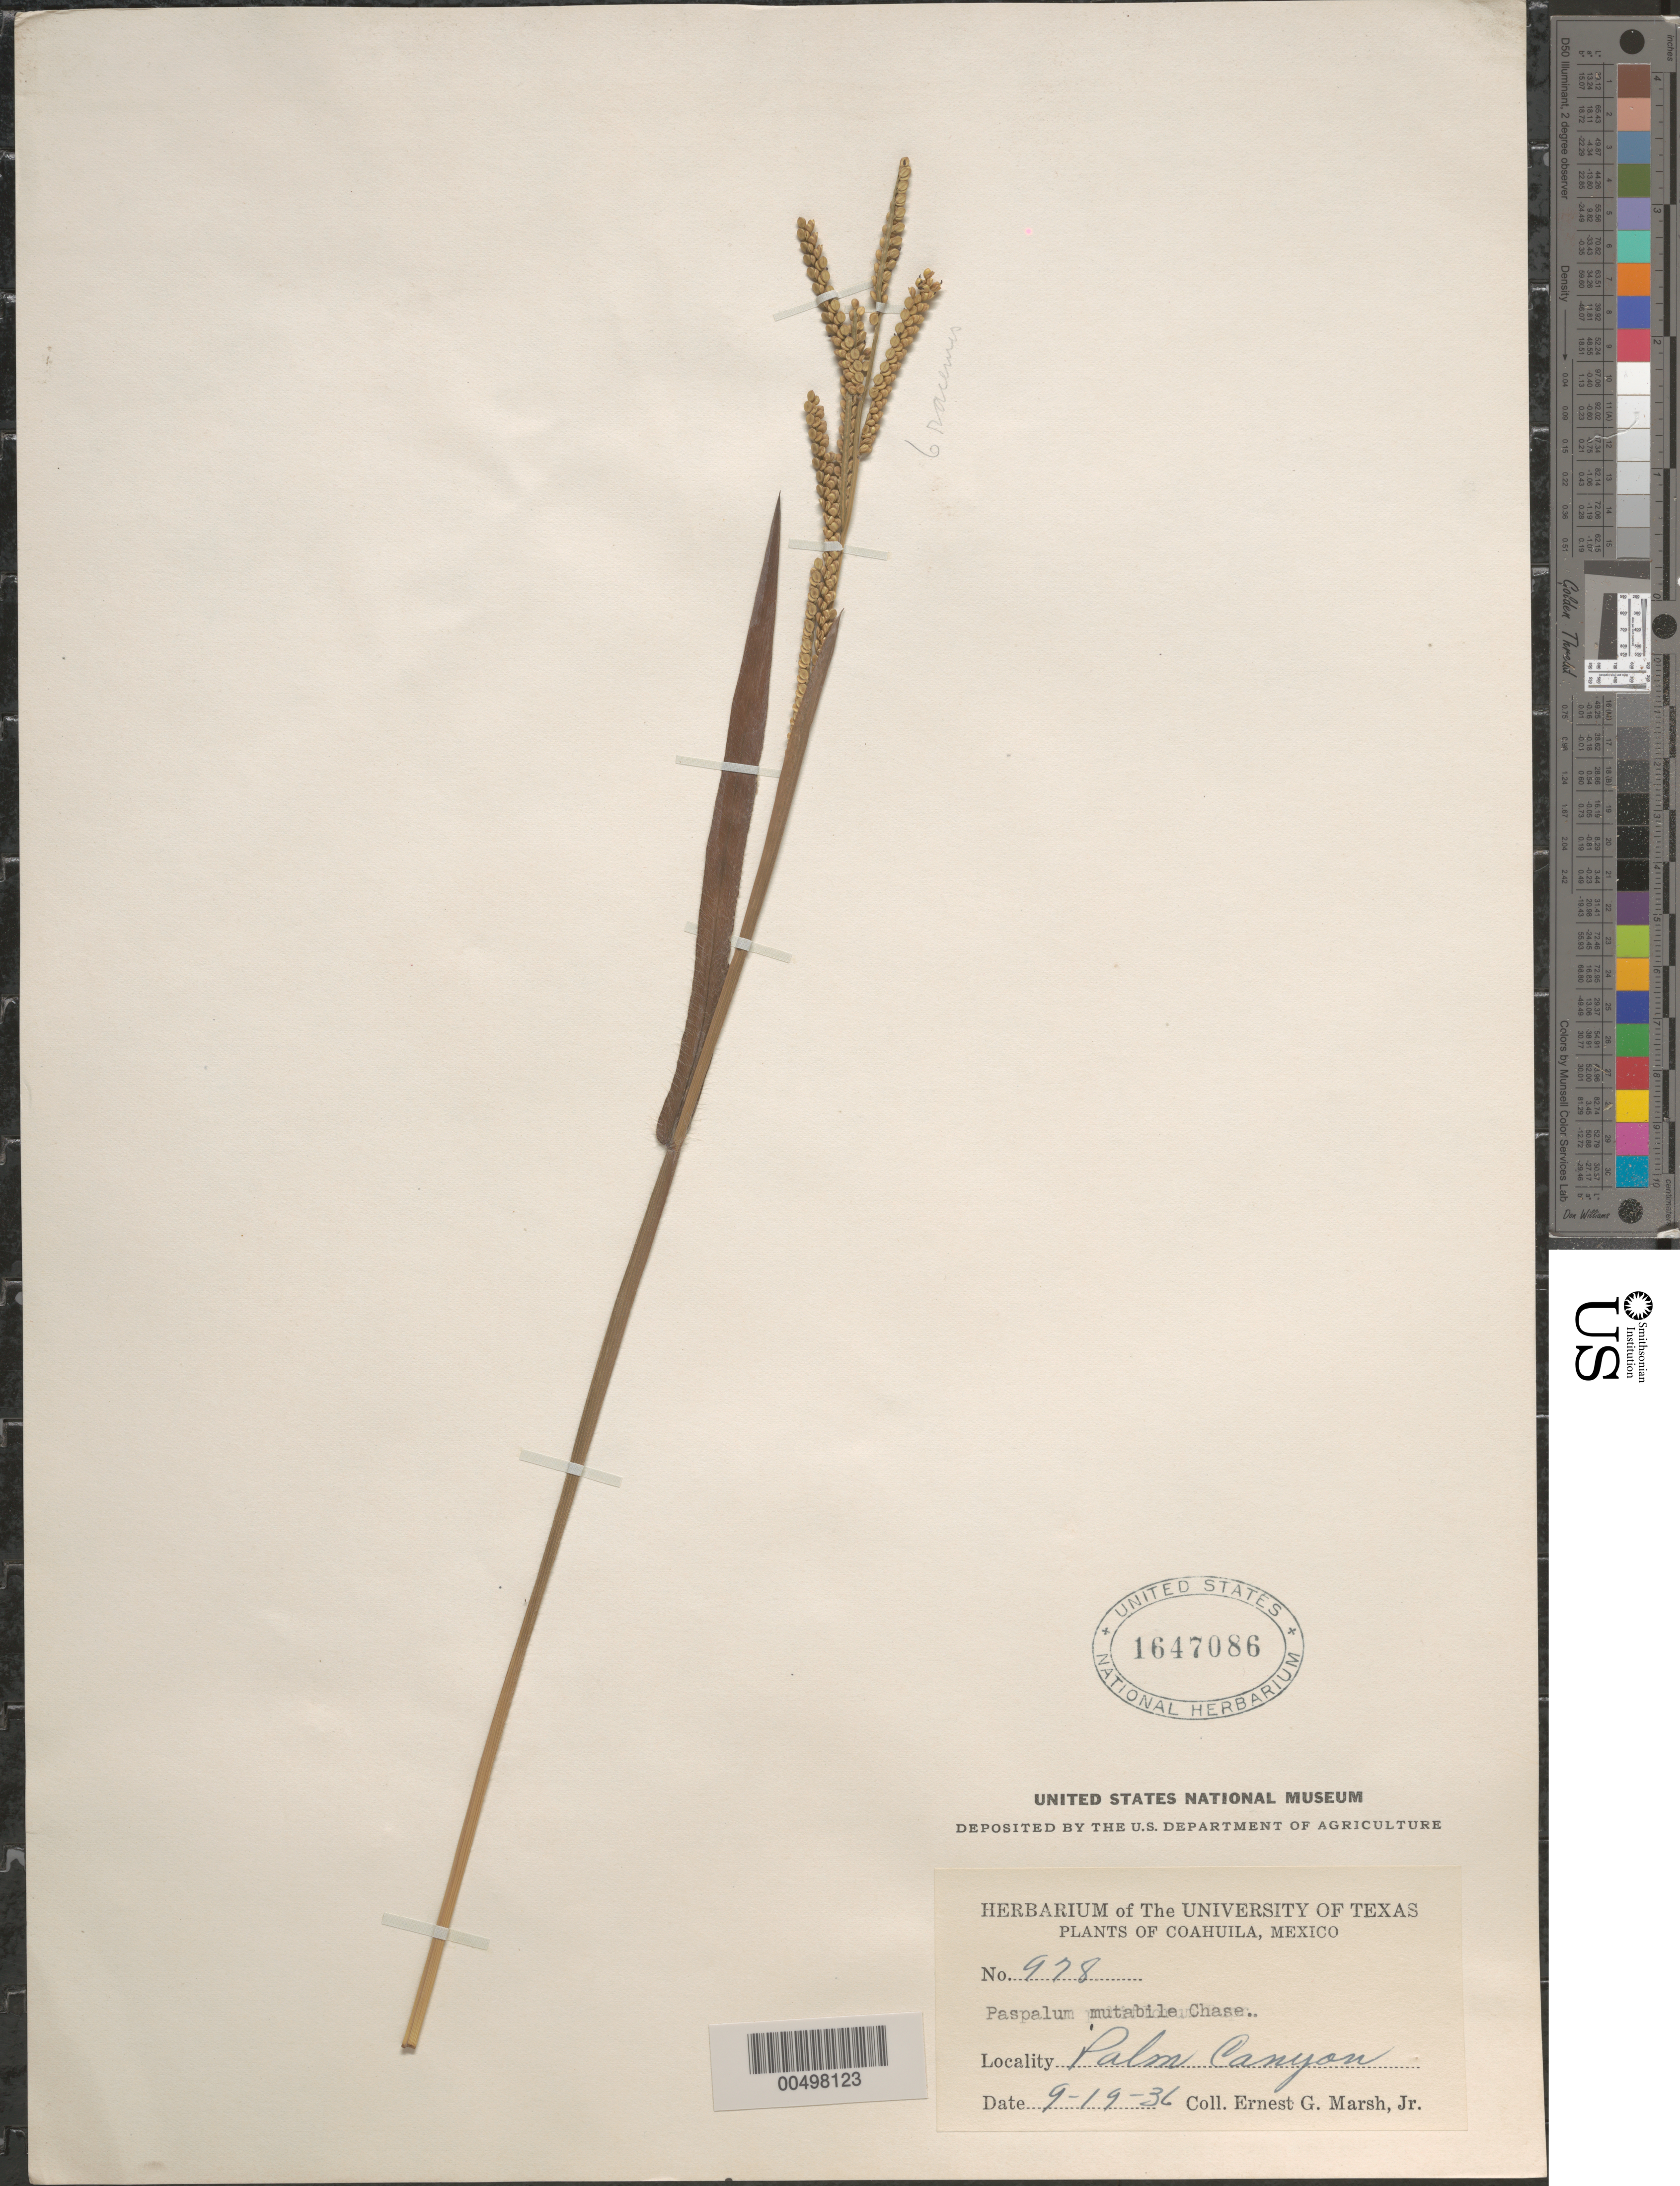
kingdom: Plantae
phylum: Tracheophyta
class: Liliopsida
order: Poales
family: Poaceae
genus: Paspalum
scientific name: Paspalum mutabile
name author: Chase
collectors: E. G. Marsh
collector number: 978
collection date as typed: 19 Sep 1936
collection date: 1936-09-19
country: Mexico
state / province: Coahuila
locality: Palm Canyon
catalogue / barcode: US 1647086